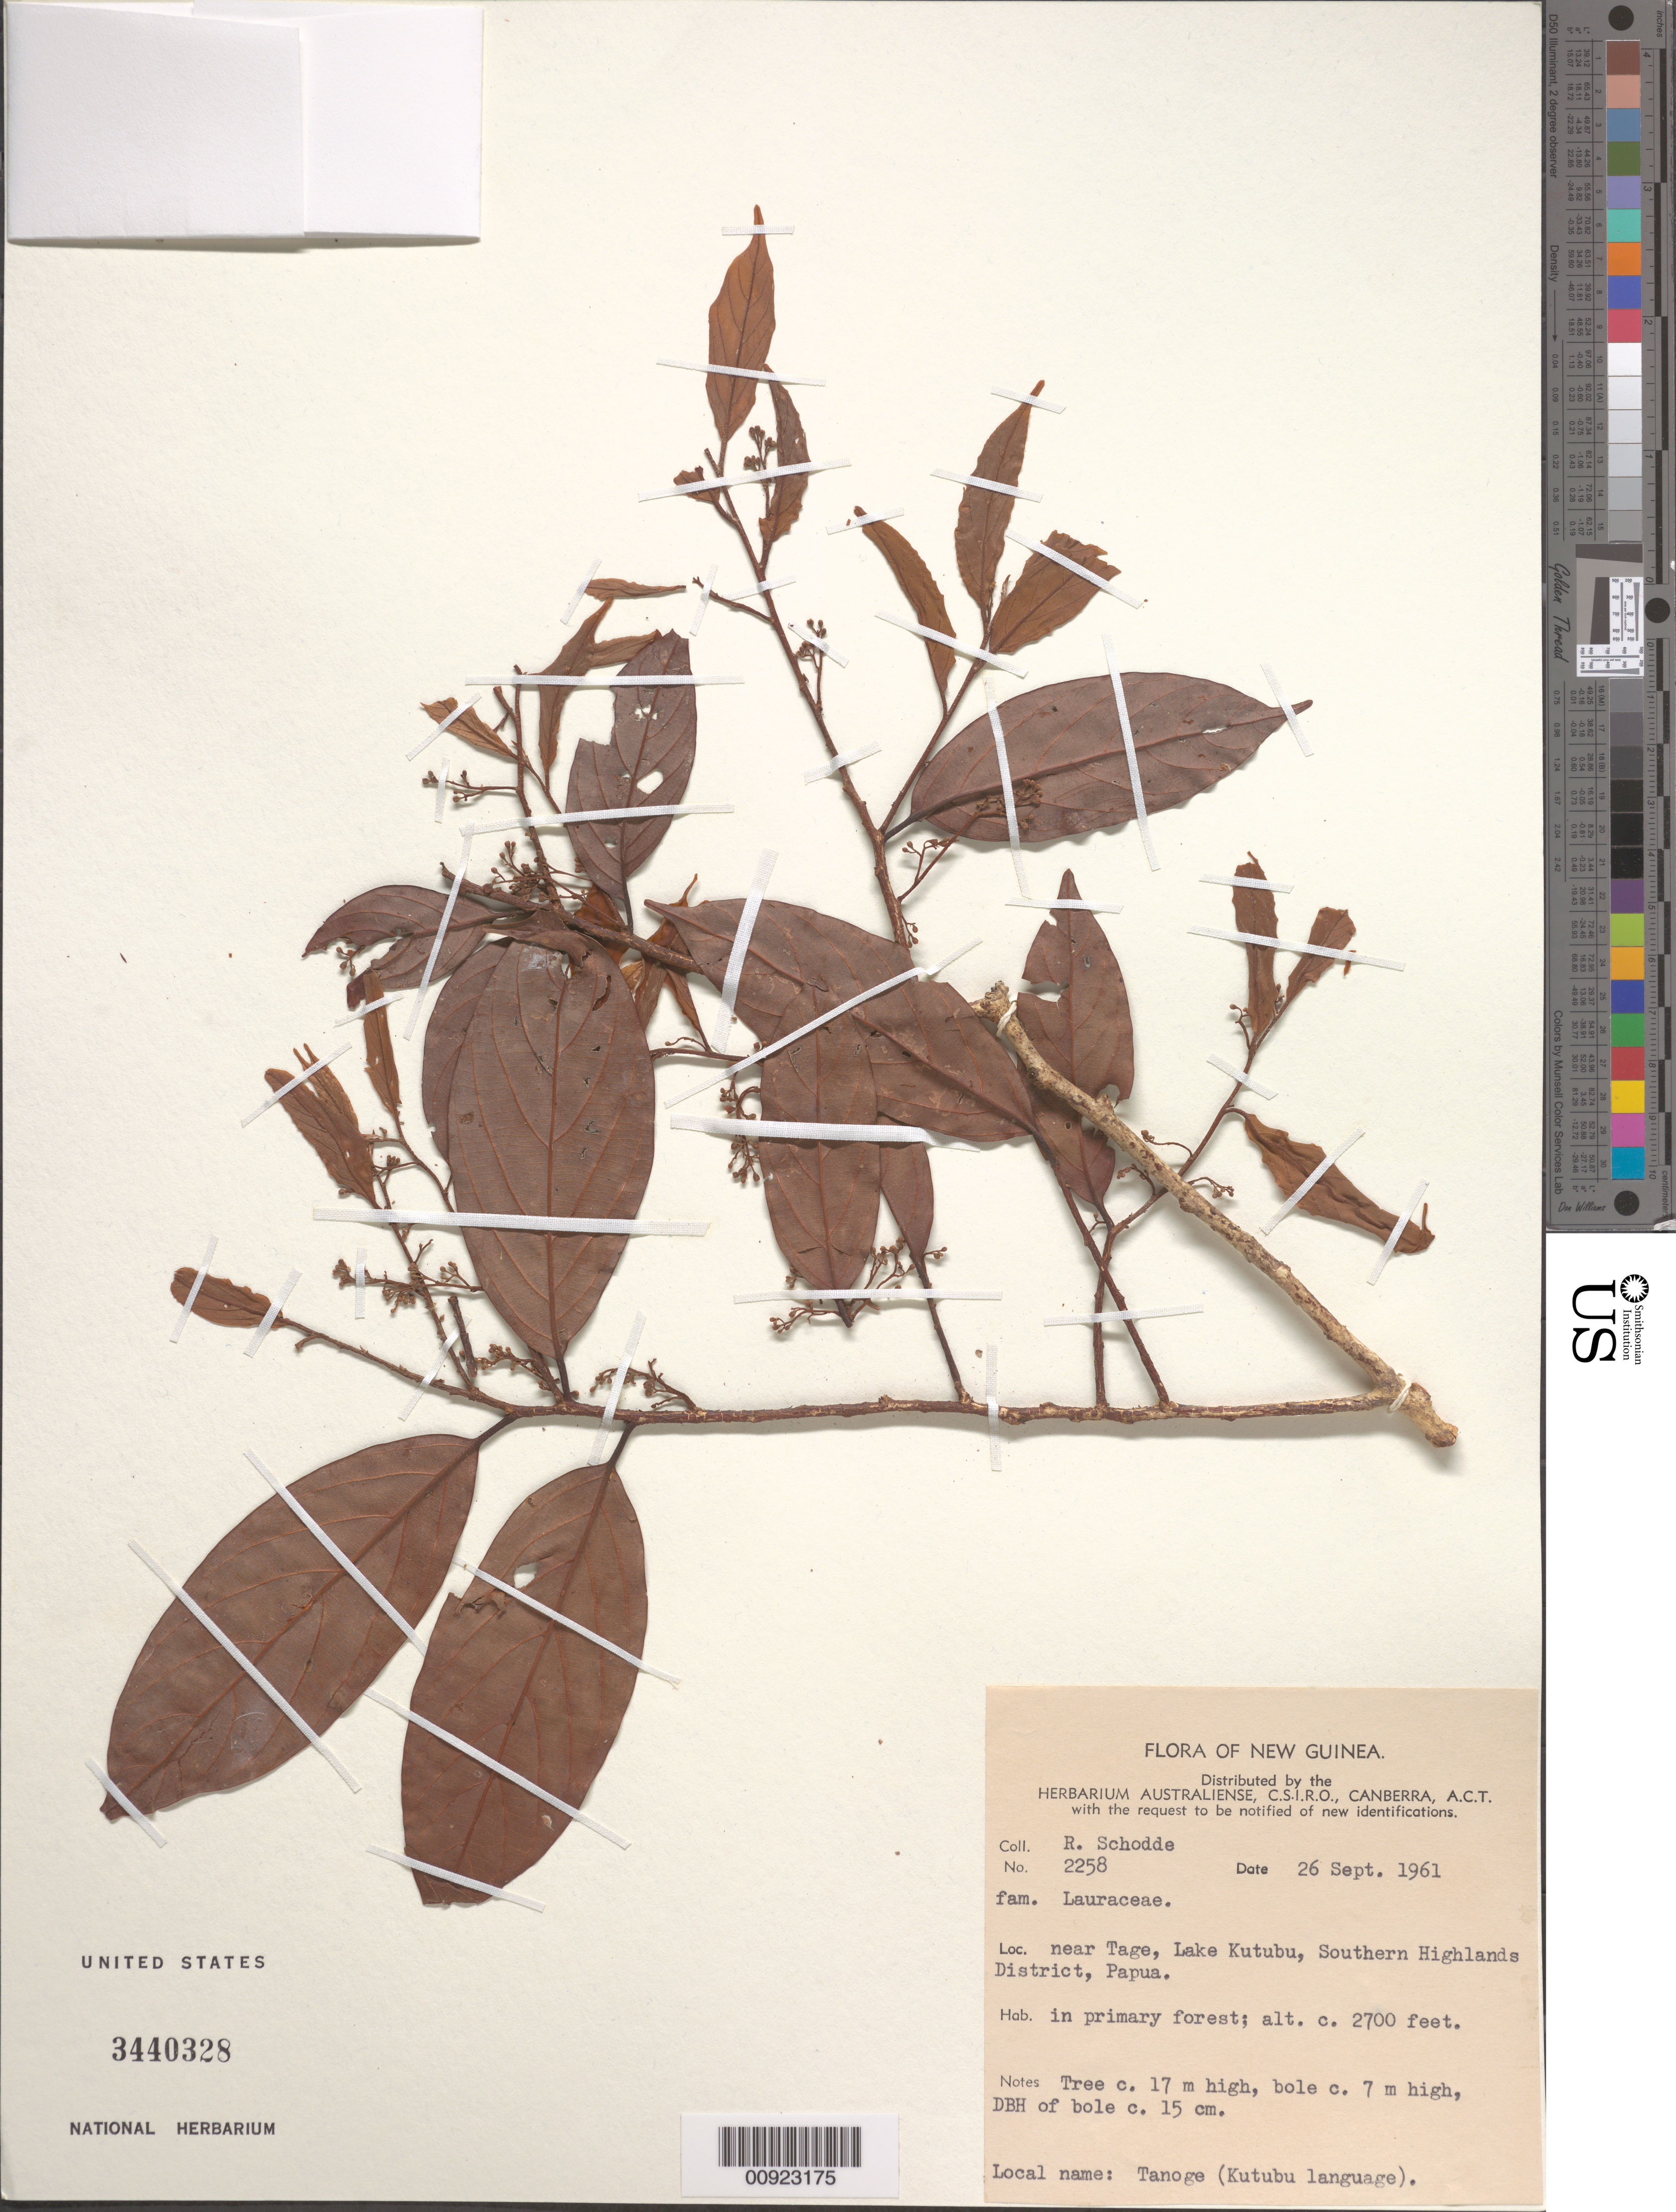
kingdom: Plantae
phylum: Tracheophyta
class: Magnoliopsida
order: Laurales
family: Lauraceae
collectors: R. Schodde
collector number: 2258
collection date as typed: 26 Sep 1961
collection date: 1961-09-26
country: Papua New Guinea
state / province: Southern Highlands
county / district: Lake Kutubu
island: New Guinea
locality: near Tage, Lake Kutubu, Southern Highlands District, Papua.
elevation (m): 823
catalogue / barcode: US 3440328